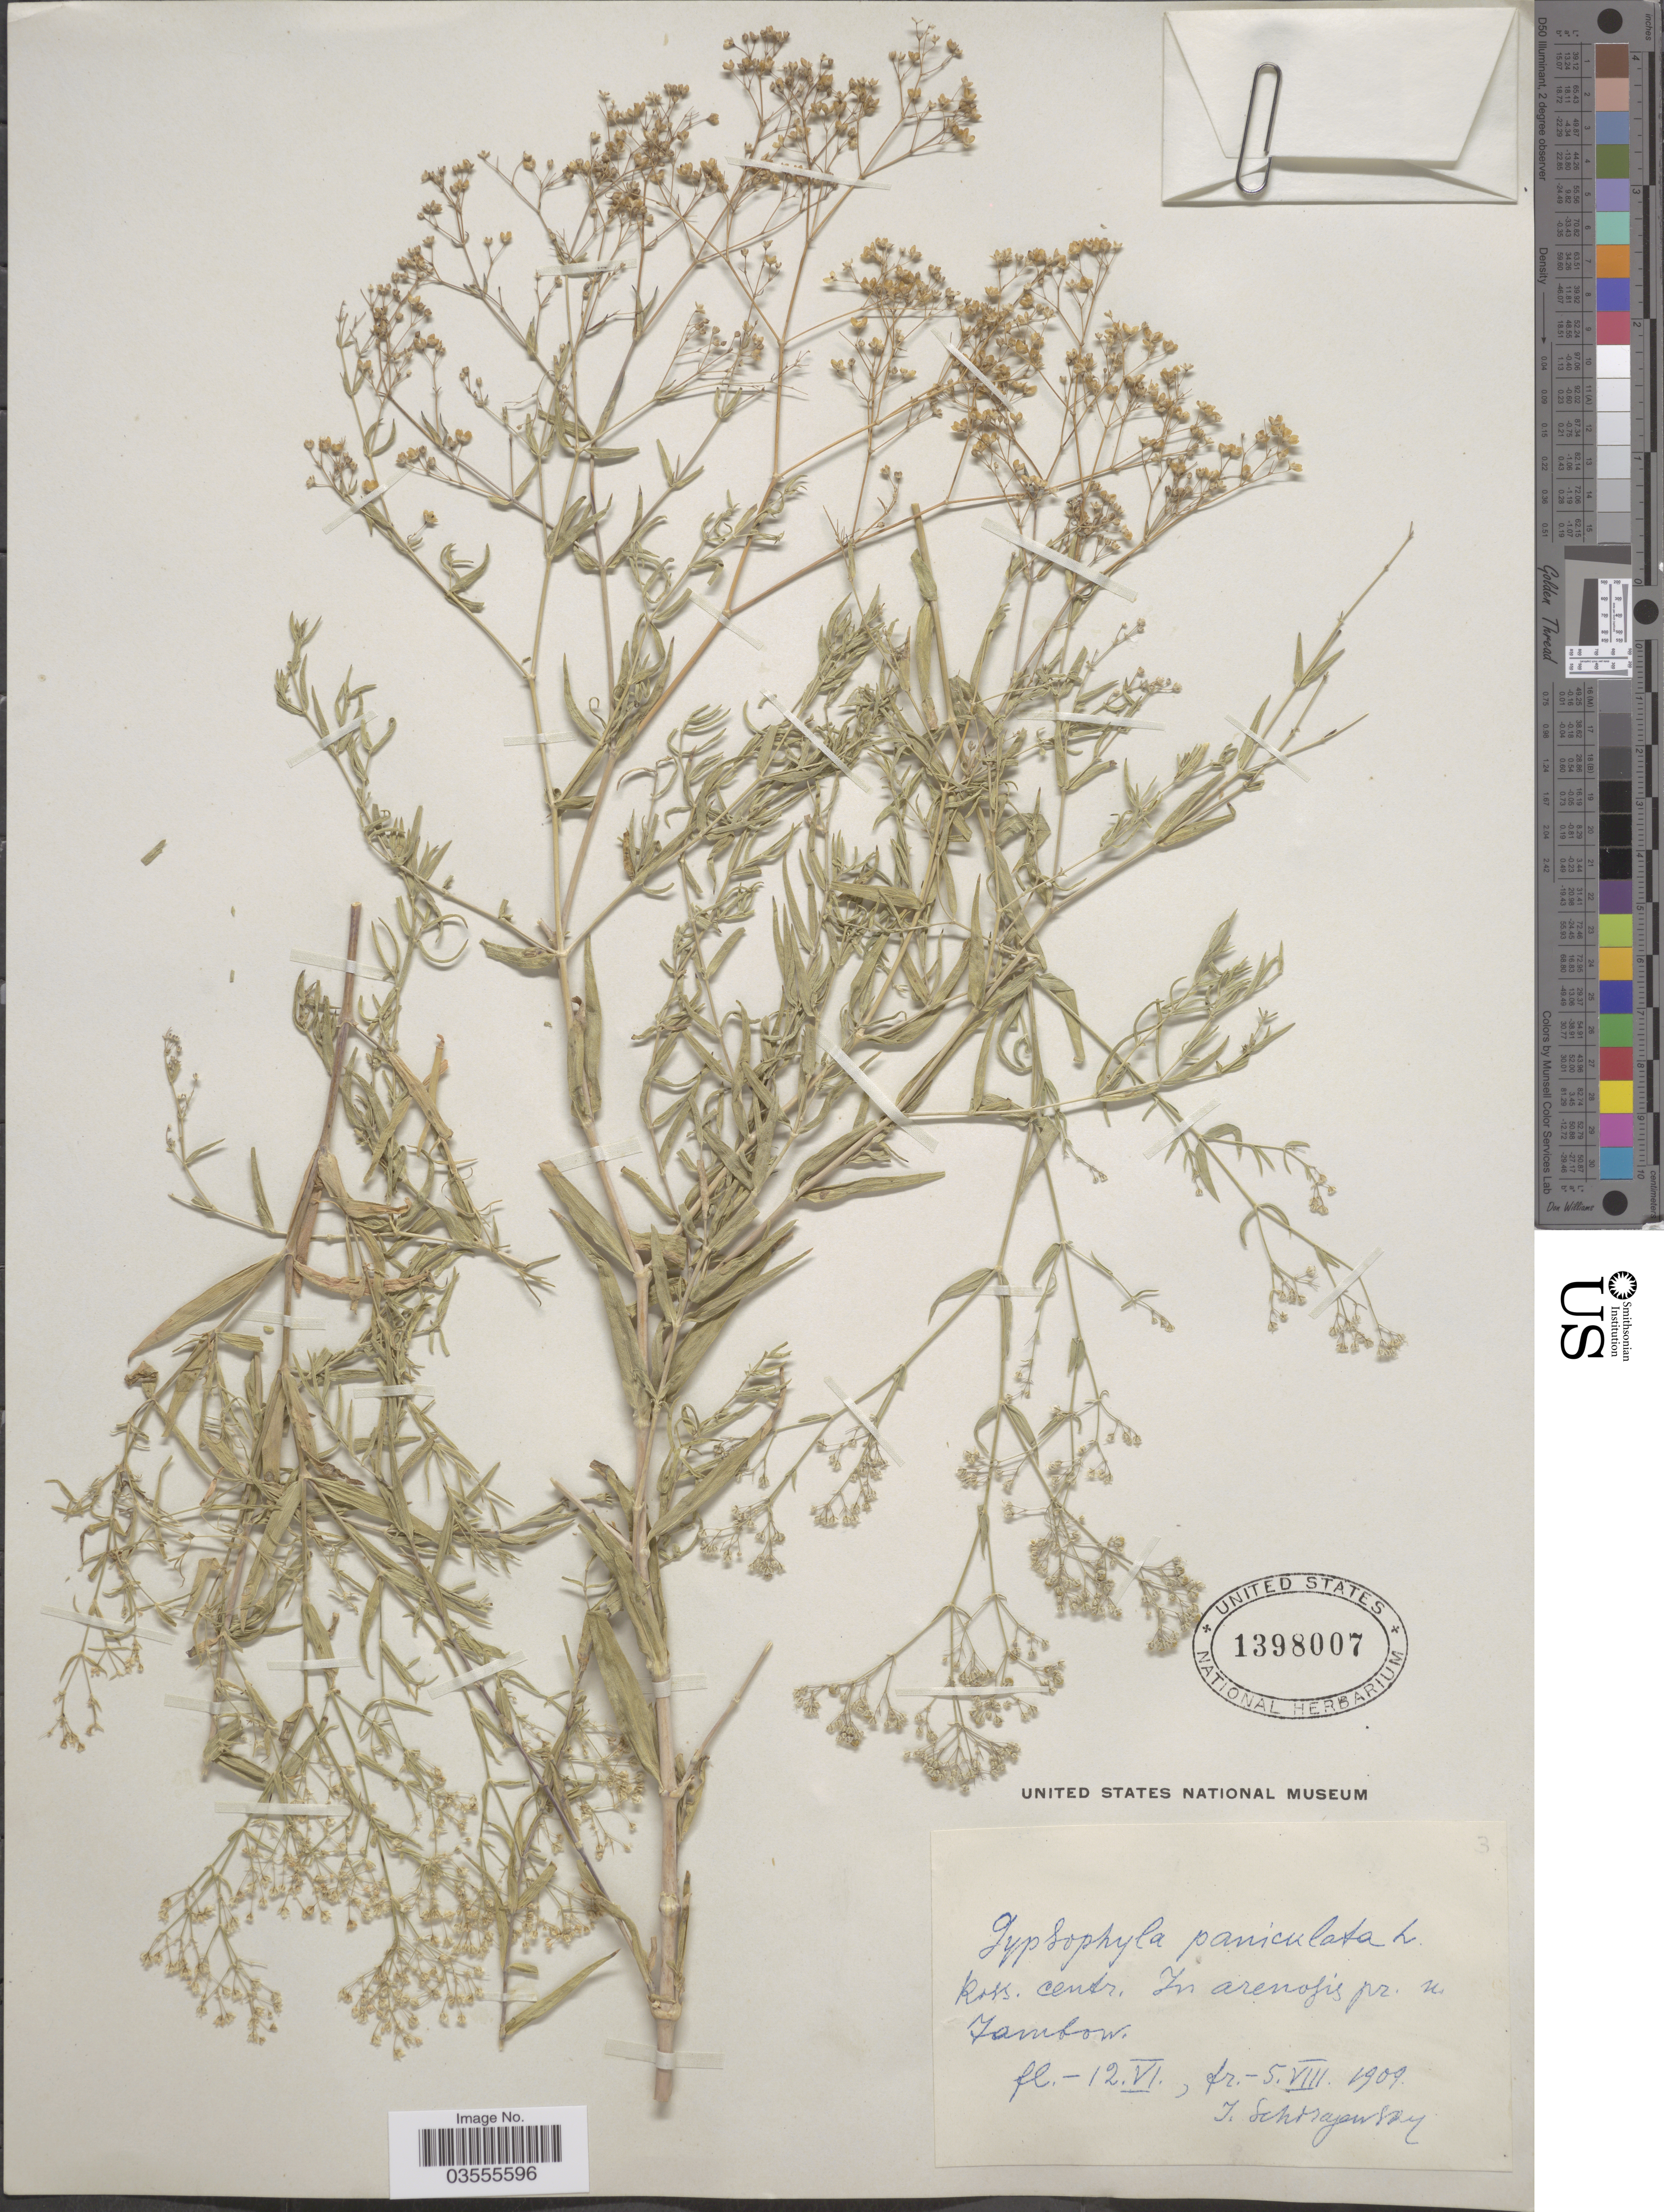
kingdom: Plantae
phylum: Tracheophyta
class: Magnoliopsida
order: Caryophyllales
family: Caryophyllaceae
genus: Gypsophila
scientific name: Gypsophila paniculata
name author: L.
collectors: I. Schirajewsky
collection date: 1909-06-12/1909-08-05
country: Russian Federation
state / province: Tambov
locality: Ross. centr. In arenosis pr. u. Tambow.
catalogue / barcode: US 1398007